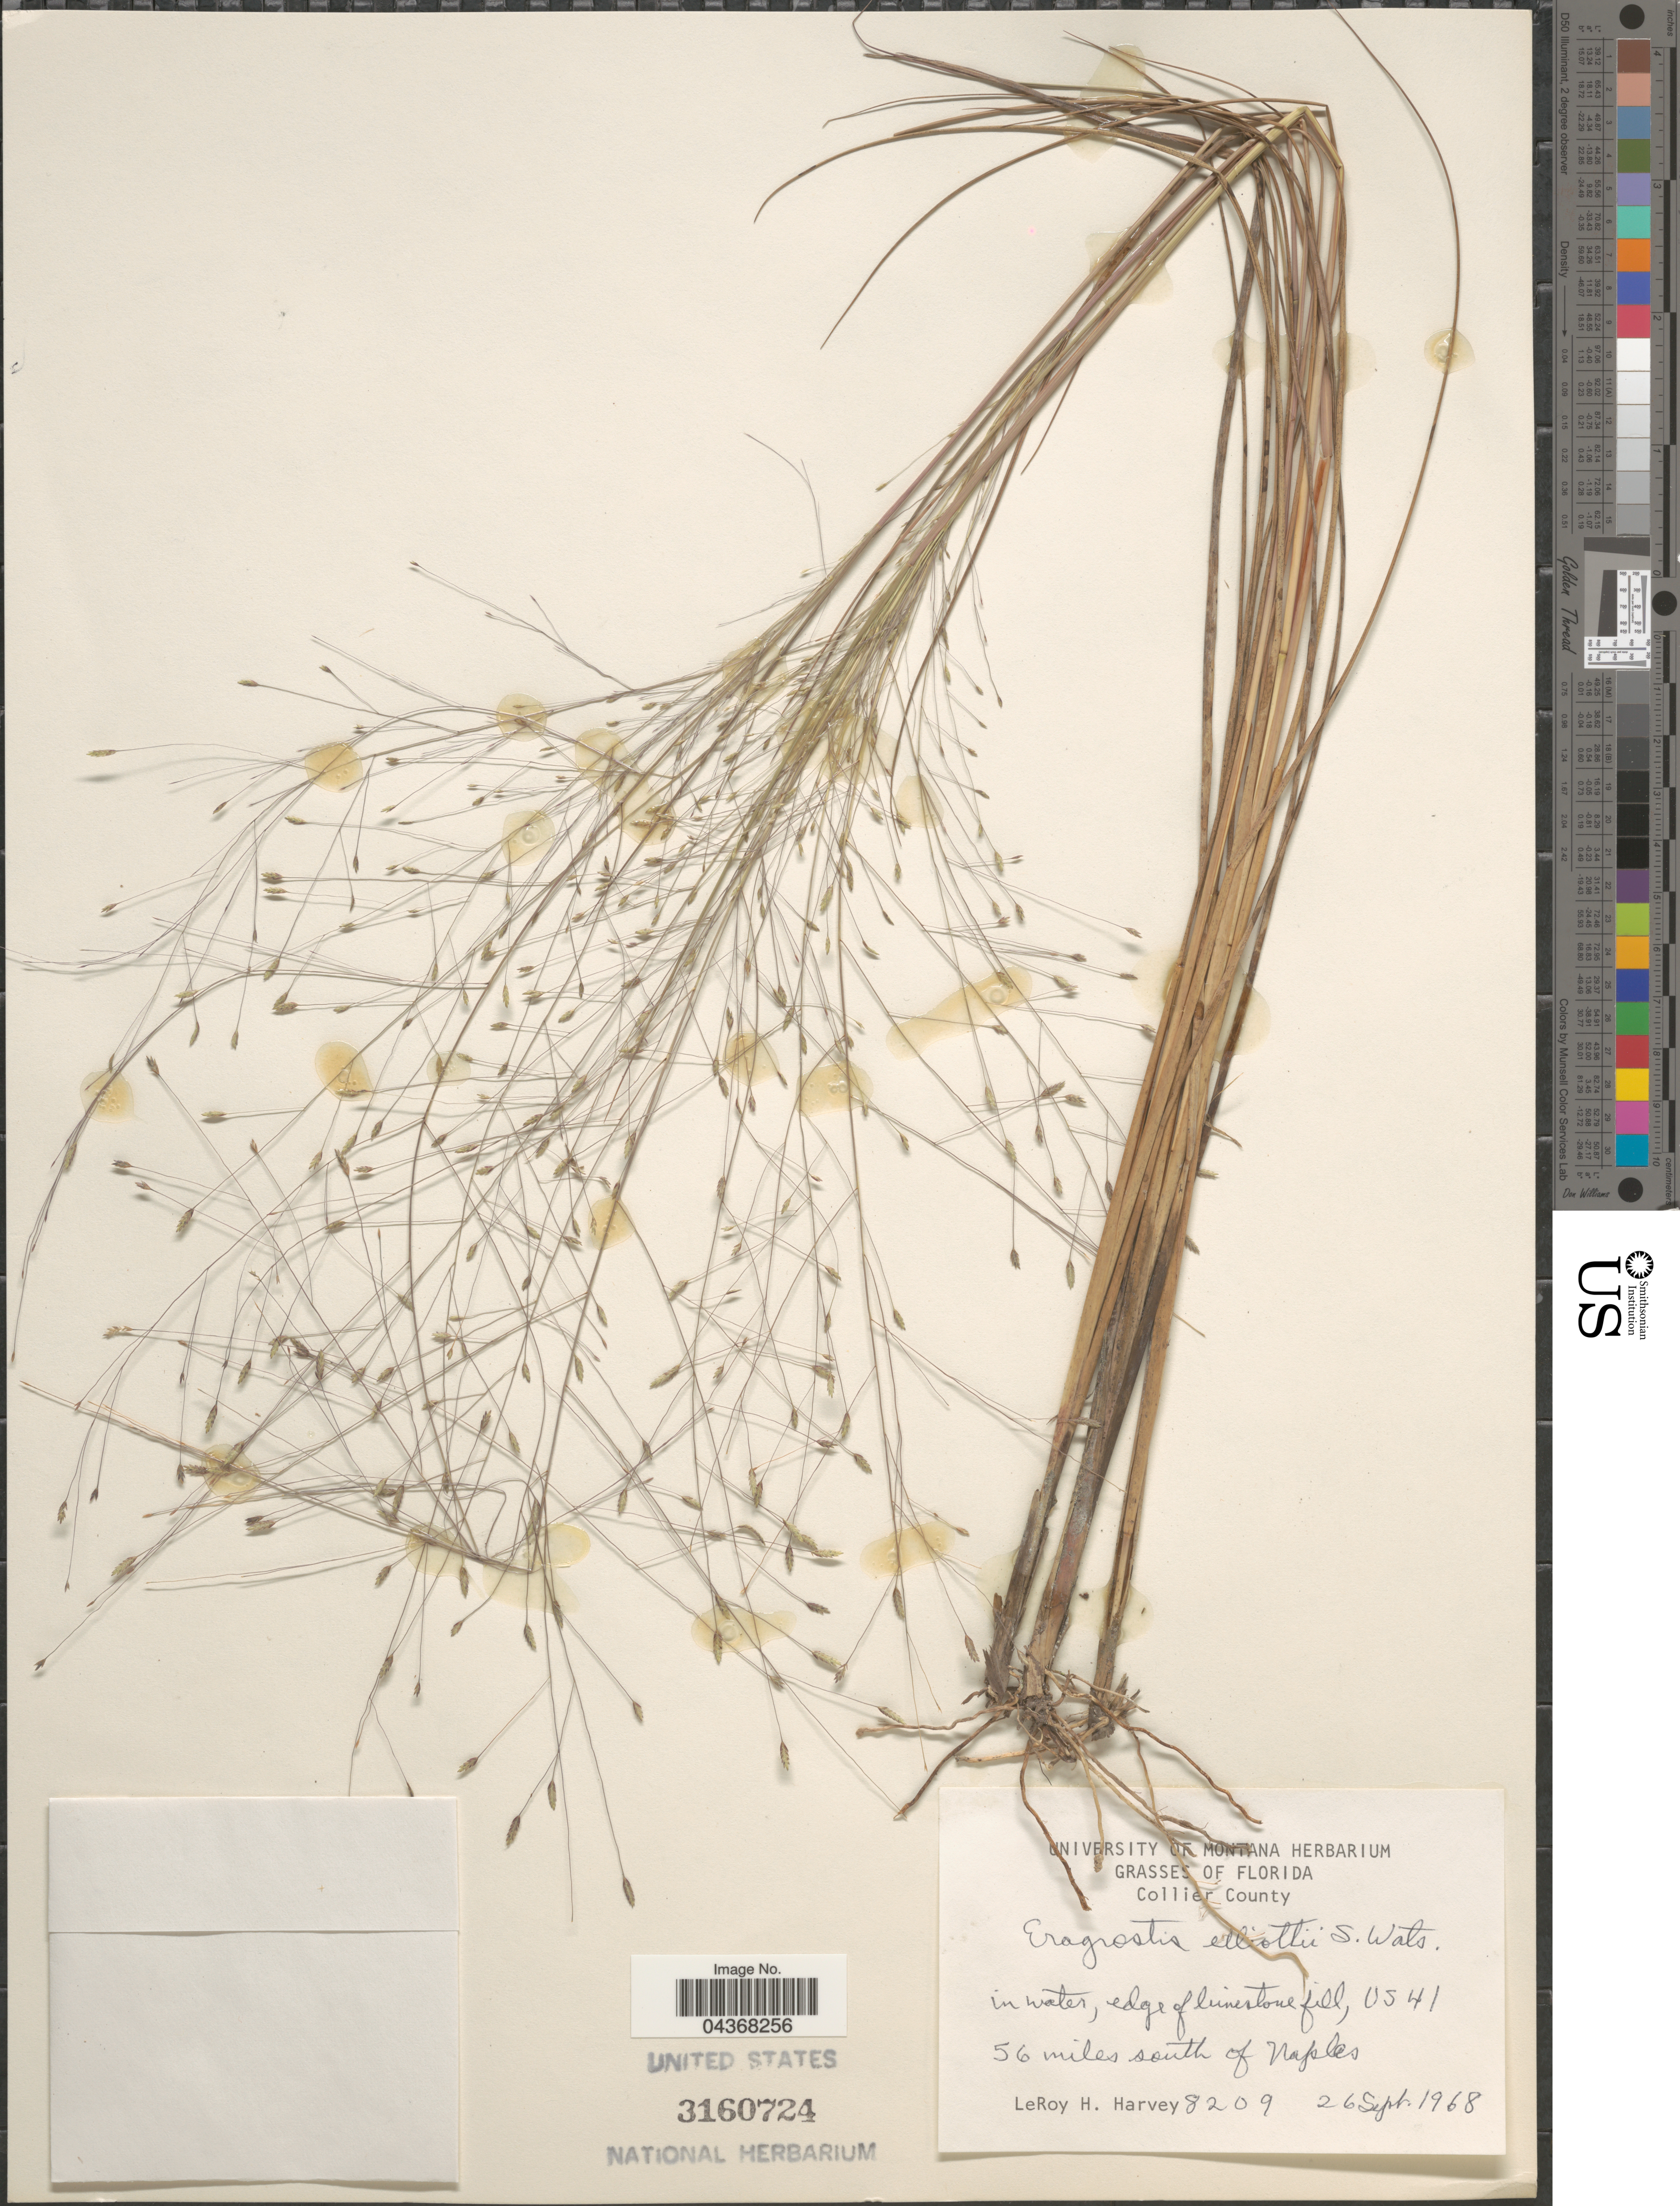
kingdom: Plantae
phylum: Tracheophyta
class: Liliopsida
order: Poales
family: Poaceae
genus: Eragrostis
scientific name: Eragrostis elliottii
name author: S. Watson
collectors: L. H. Harvey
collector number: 8209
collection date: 1968-09-26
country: United States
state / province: Florida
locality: Collier County. In water, edge of limestone fill US 41. 56 miles south of Naples.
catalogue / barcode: US 3160724